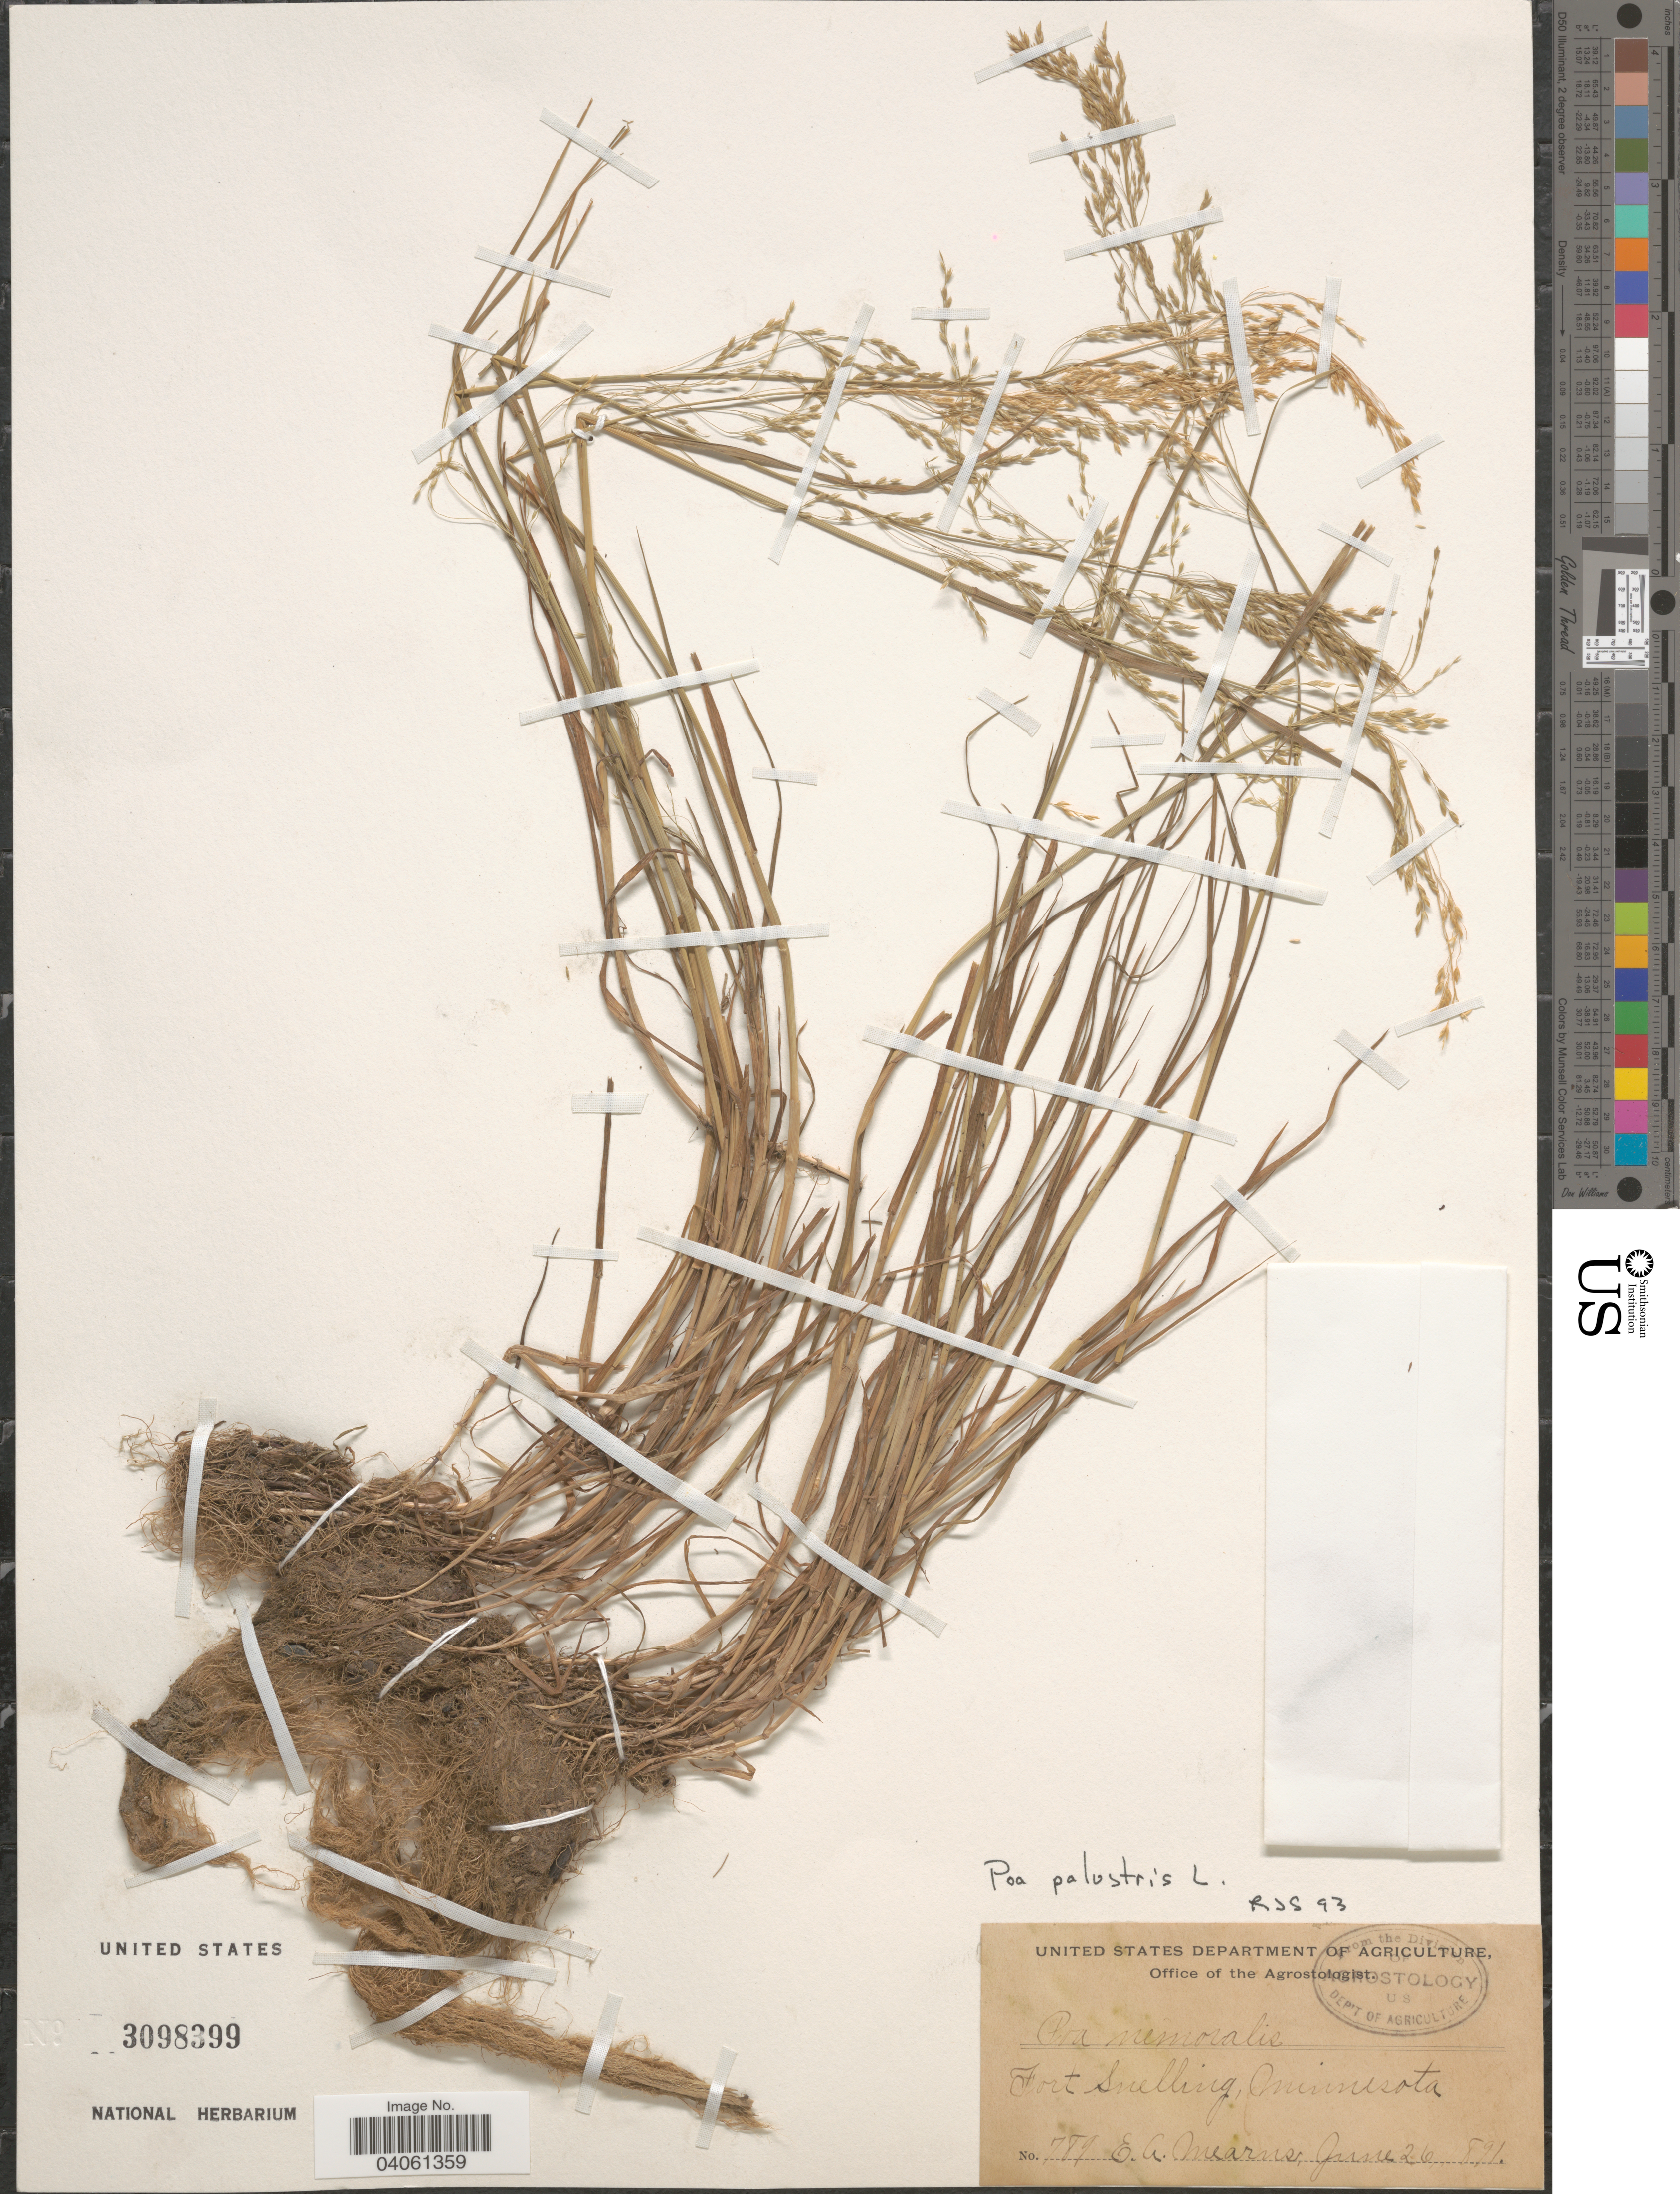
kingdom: Plantae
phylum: Tracheophyta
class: Liliopsida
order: Poales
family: Poaceae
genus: Poa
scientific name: Poa palustris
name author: L.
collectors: E. A. Mearns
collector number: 789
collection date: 1891-06-26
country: United States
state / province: Minnesota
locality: Fort Snelling.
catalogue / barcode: US 3098399